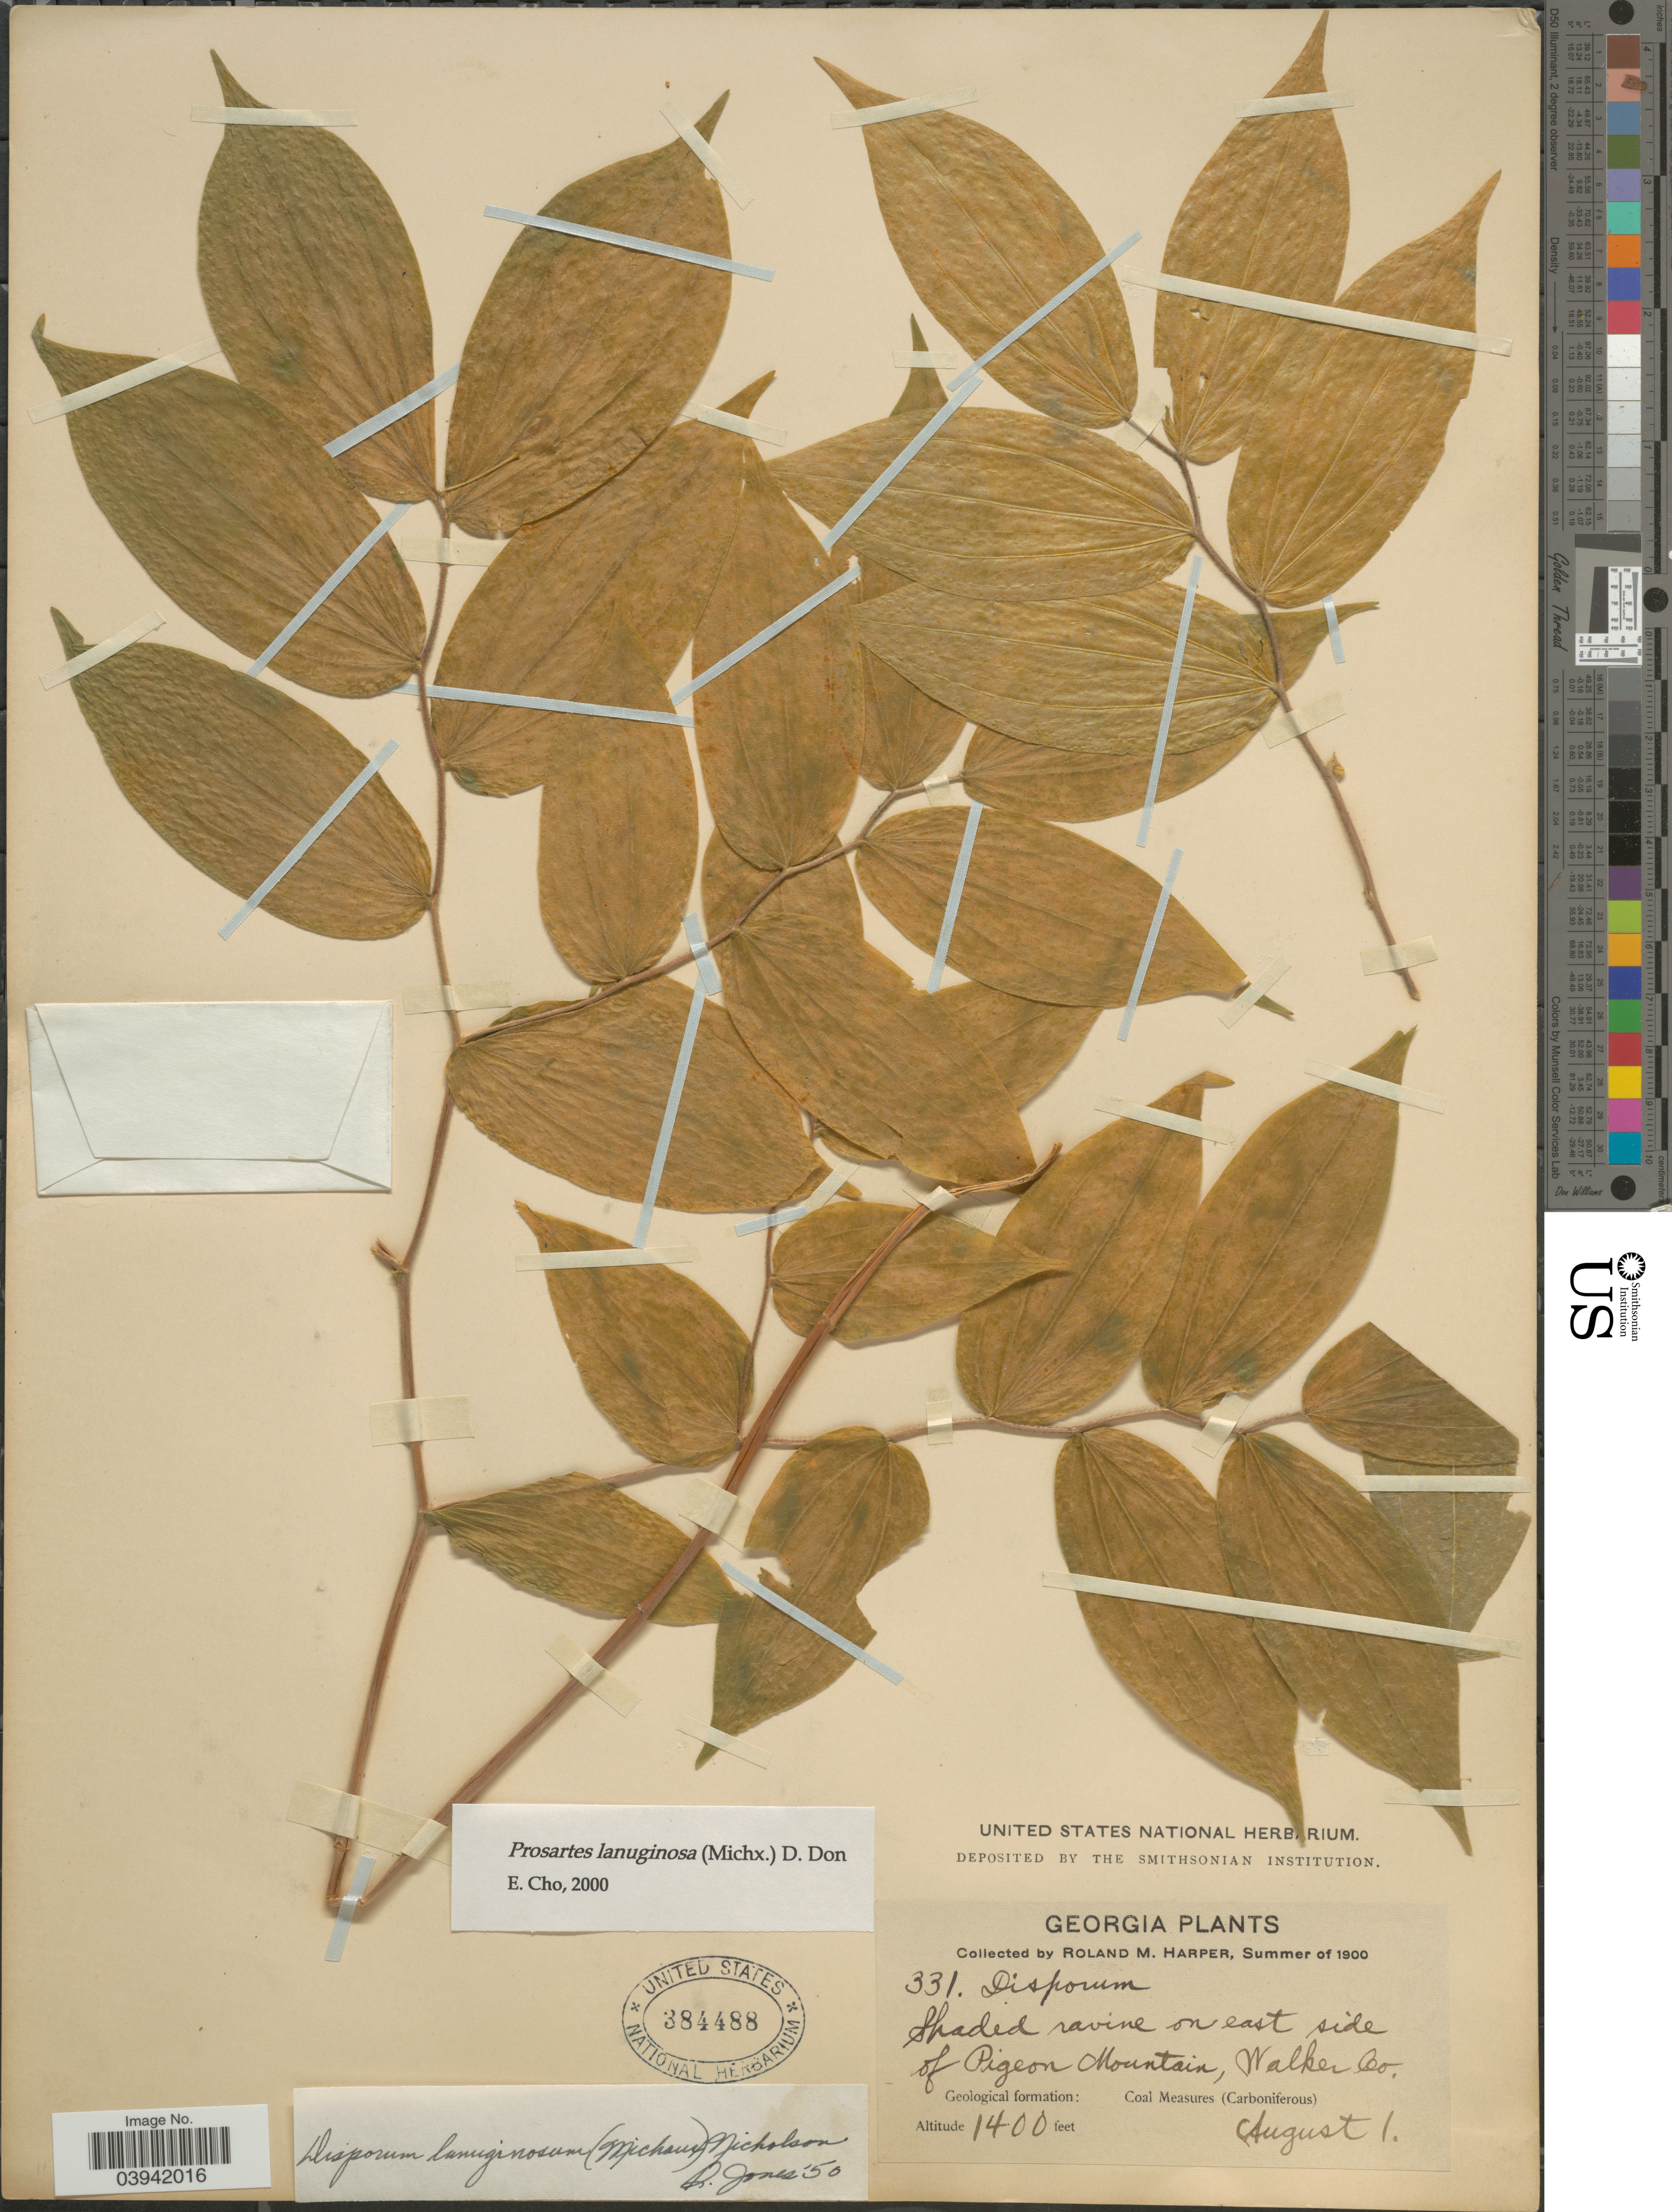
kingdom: Plantae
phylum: Tracheophyta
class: Liliopsida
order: Liliales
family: Liliaceae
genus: Prosartes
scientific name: Prosartes lanuginosa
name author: D. Don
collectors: R. M. Harper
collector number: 331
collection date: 1900-08-01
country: United States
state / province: Georgia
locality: On east side of Pigeon Mountain, Walker Co. Geological formation: Coal Measures (Carboniferous).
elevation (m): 427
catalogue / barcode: US 384488